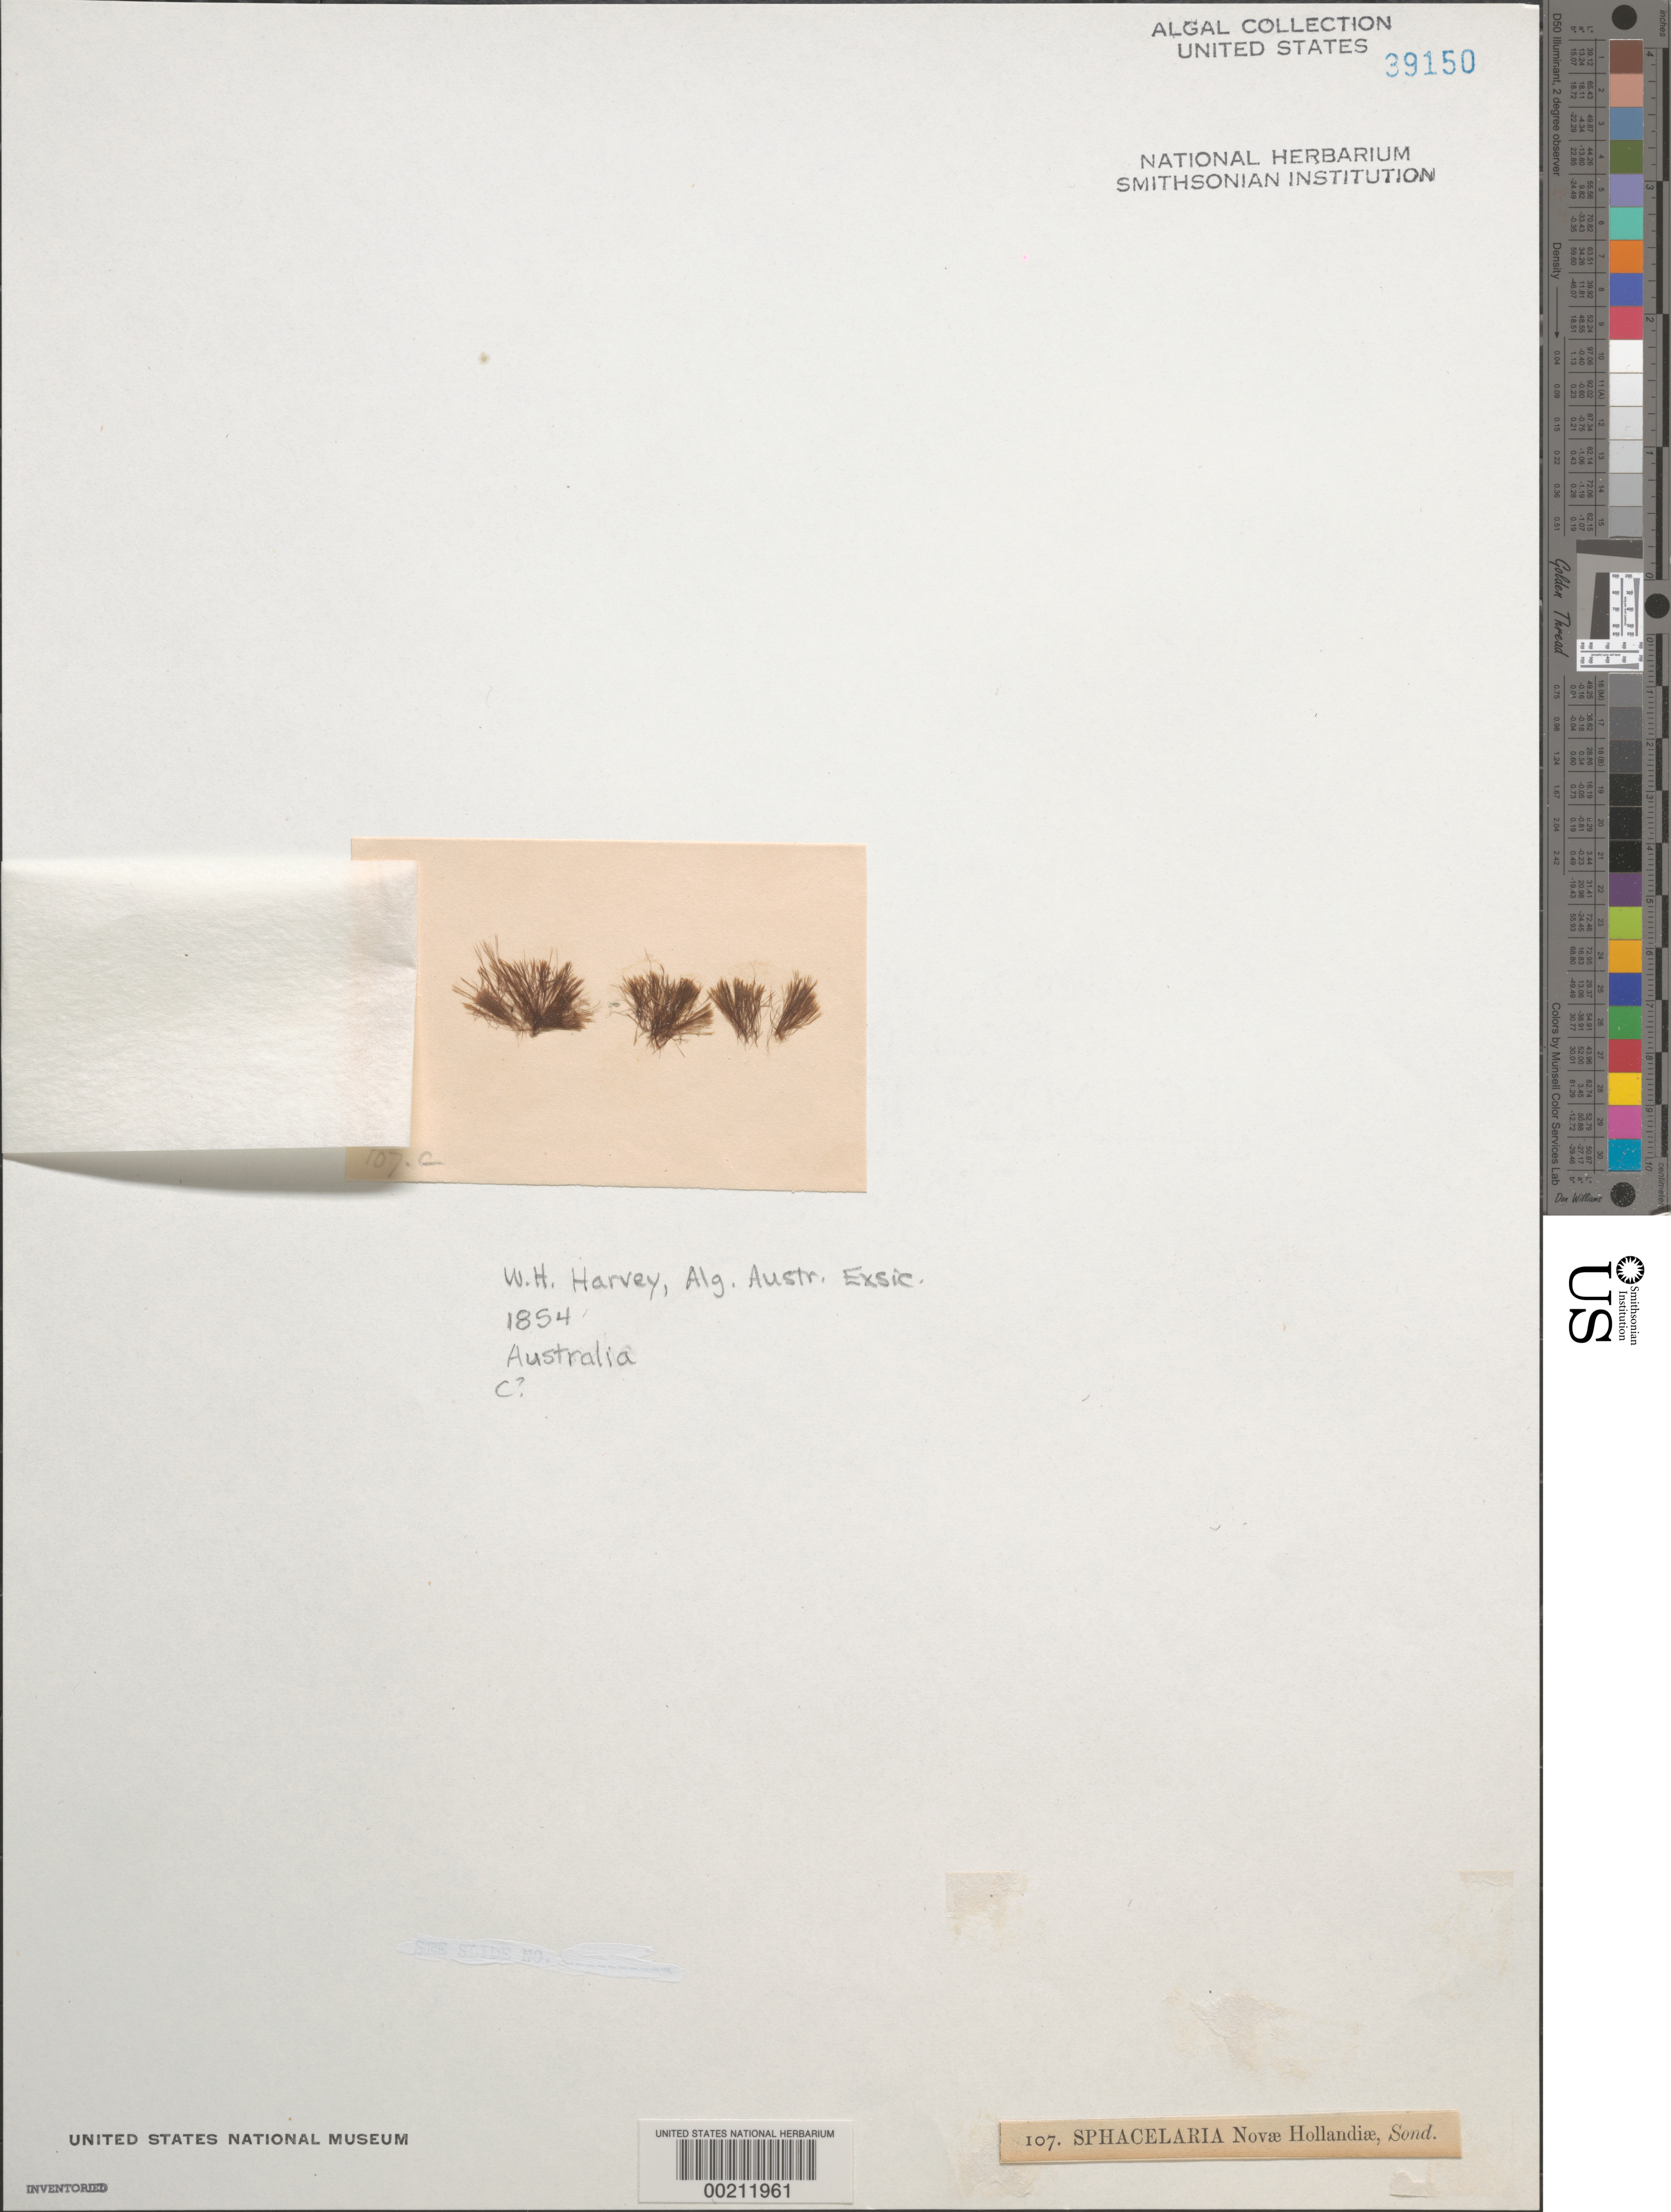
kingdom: Chromista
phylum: Ochrophyta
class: Phaeophyceae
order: Sphacelariales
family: Sphacelariaceae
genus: Sphacelaria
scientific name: Sphacelaria novaehollandiae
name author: G. Sond.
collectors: W. Harvey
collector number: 107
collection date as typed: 1854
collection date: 1854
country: Australia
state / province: Western Australia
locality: Princess Royal Harbor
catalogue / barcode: US 39150